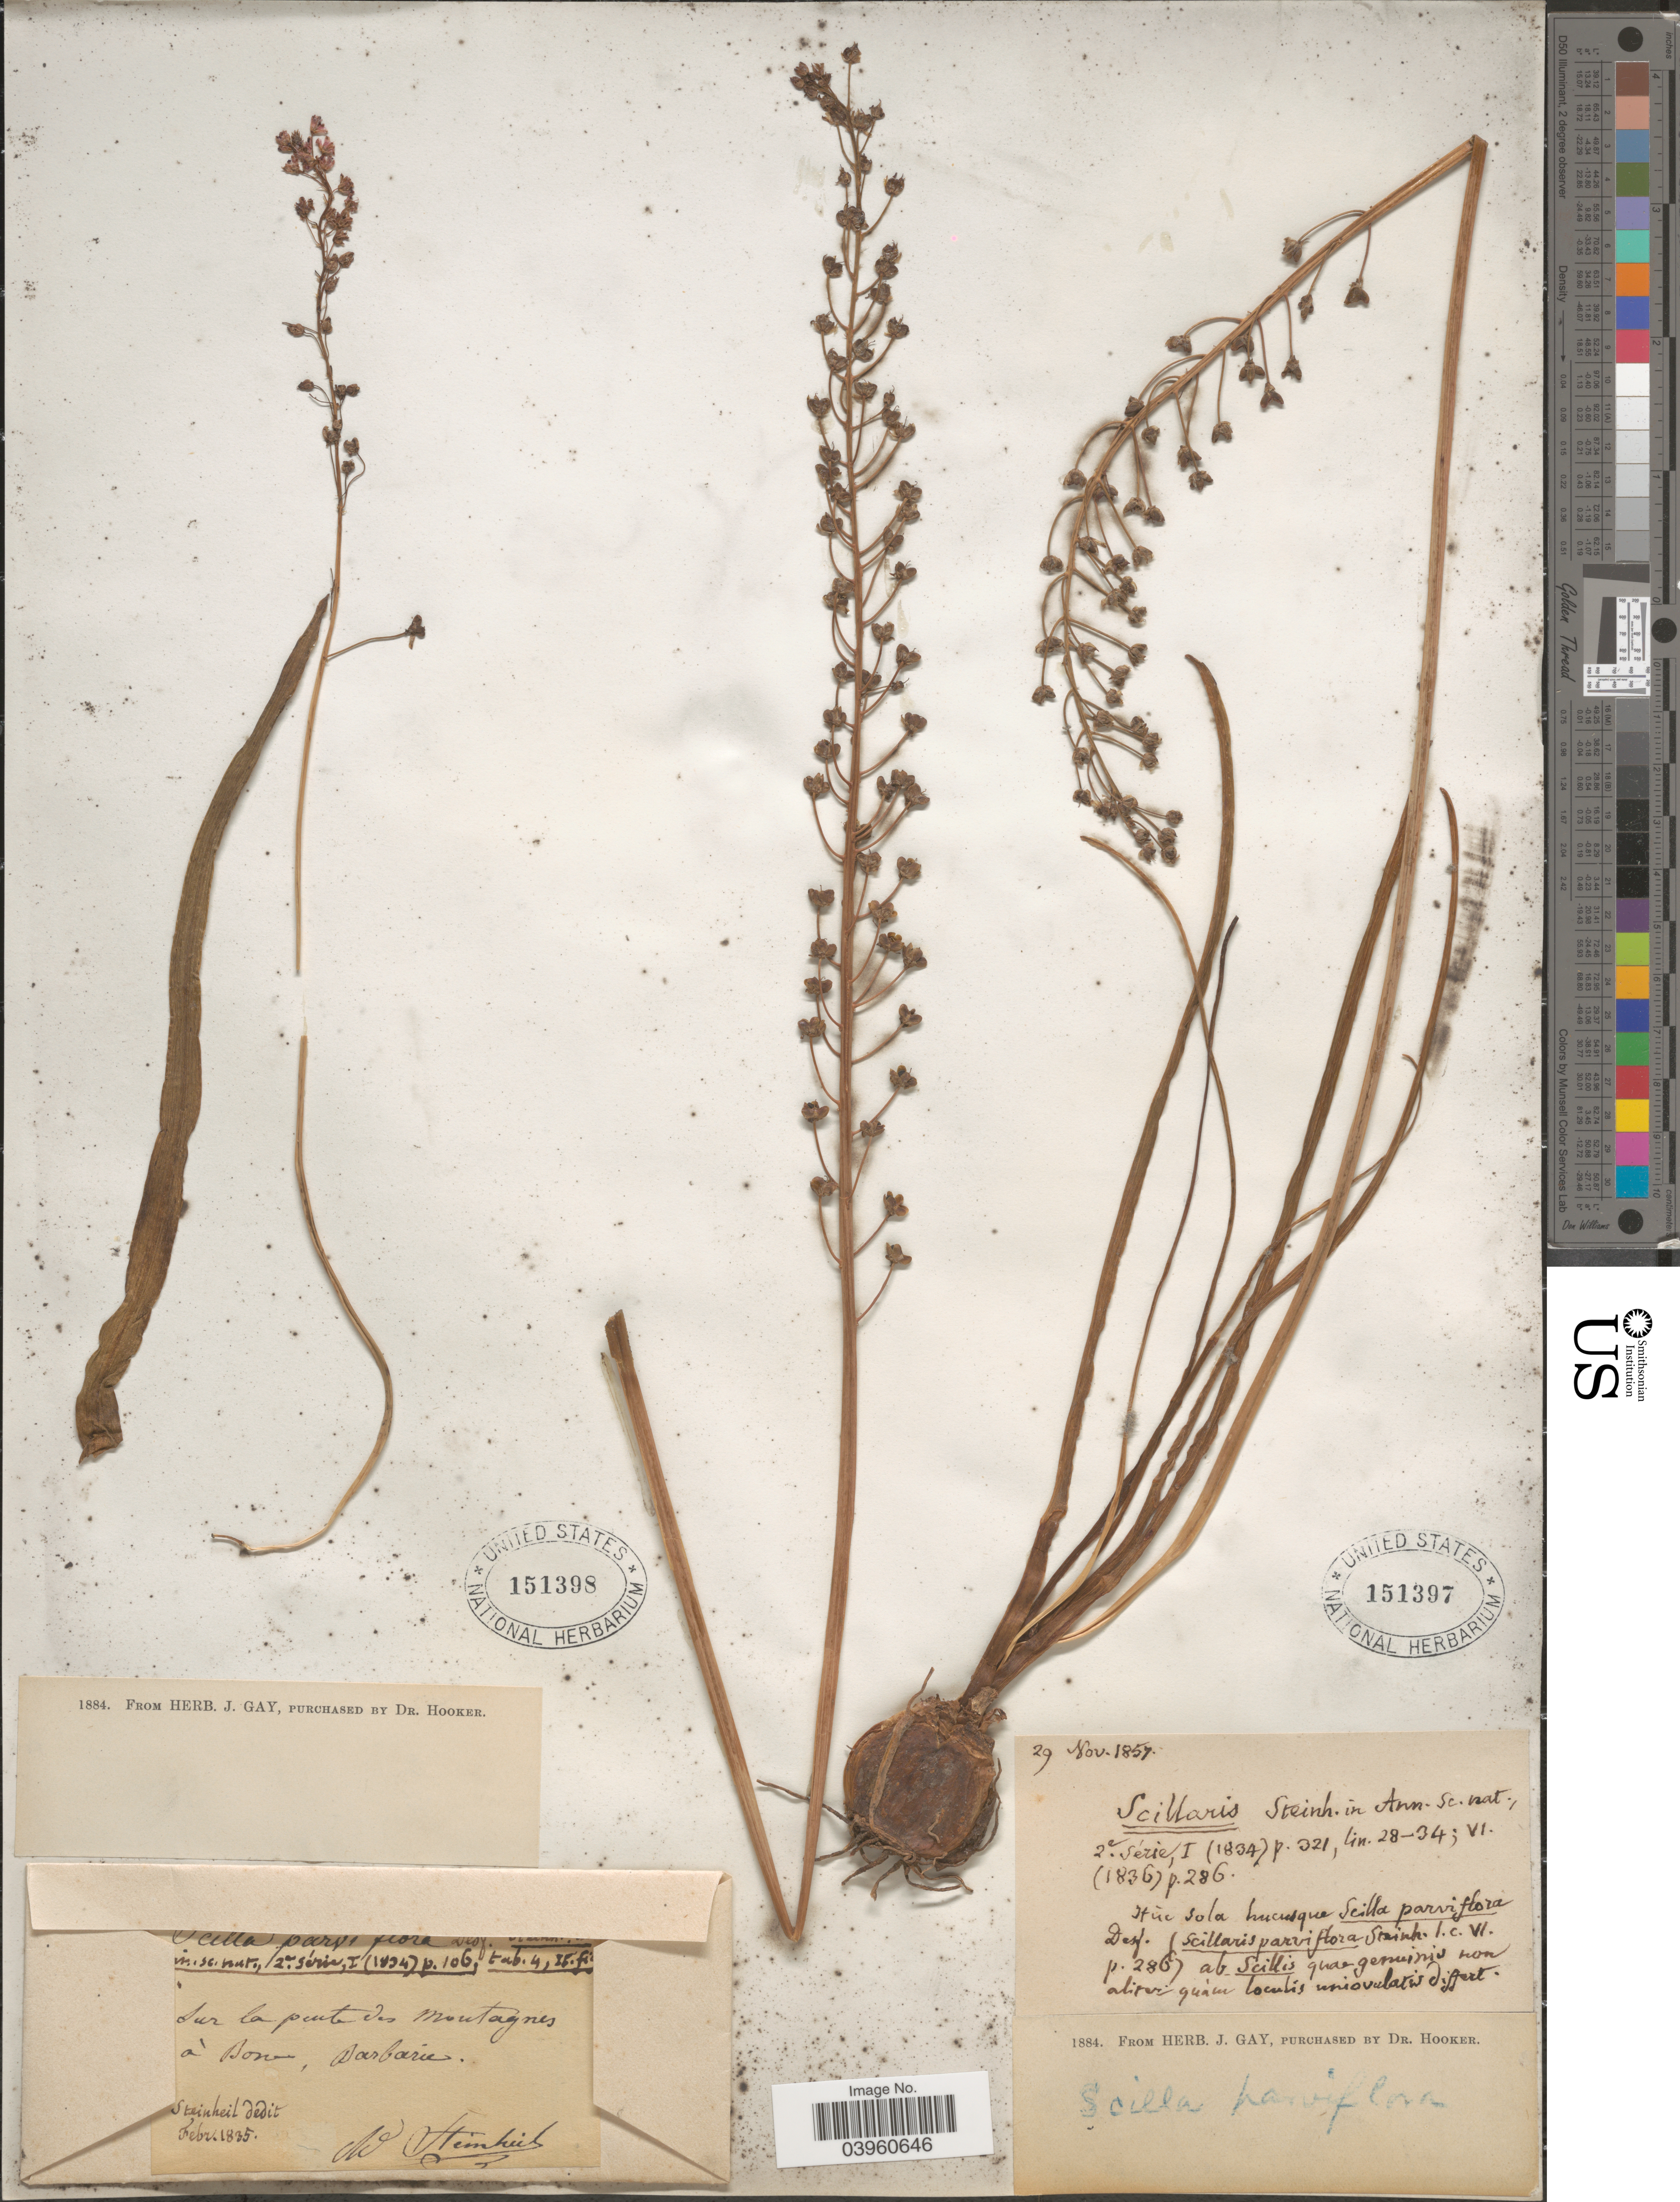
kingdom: Plantae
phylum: Tracheophyta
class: Liliopsida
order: Asparagales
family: Asparagaceae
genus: Scilla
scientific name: Scilla parviflora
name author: Salisb.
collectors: A. Steinheil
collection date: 1884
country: Tunisia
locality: Sur la pente des Montagnes á Bone, Barbarie.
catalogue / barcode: US 151398